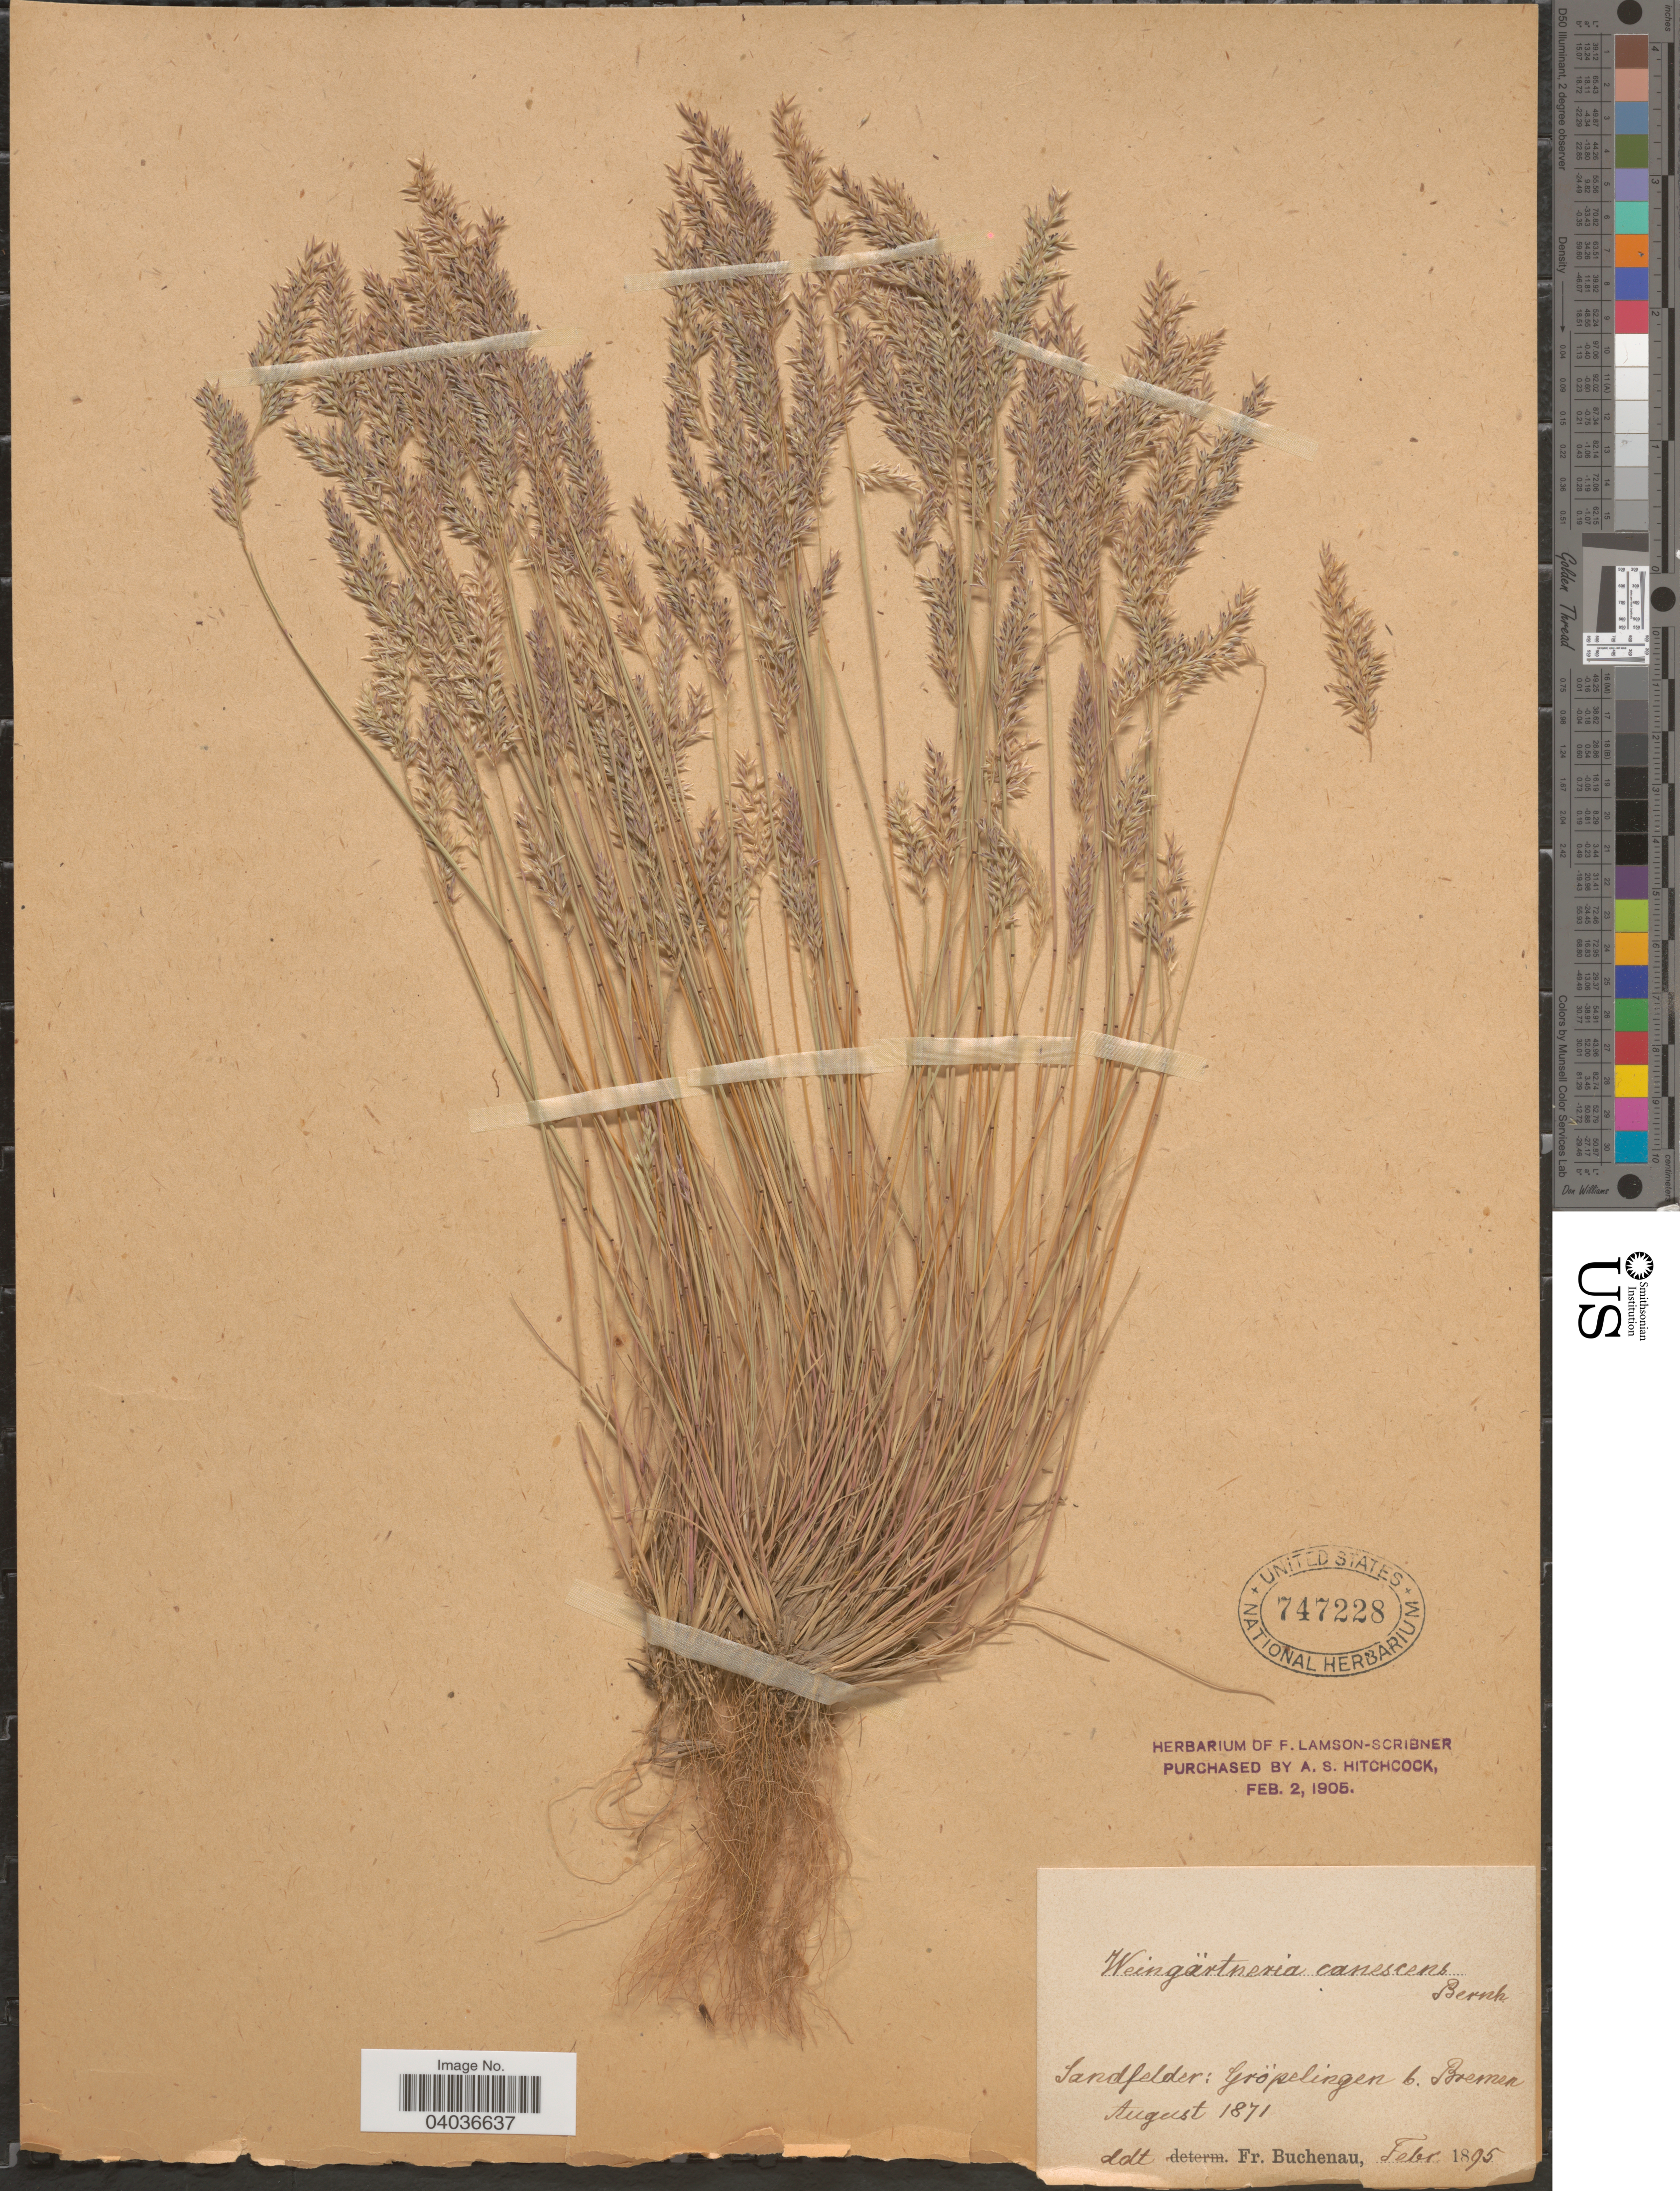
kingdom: Plantae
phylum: Tracheophyta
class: Liliopsida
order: Poales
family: Poaceae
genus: Corynephorus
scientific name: Corynephorus canescens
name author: (L, MEL) P. Beauv.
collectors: F. Buchenau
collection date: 1871-08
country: Germany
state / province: Bremen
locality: Sandfelder: Gröpelingen b. Bremen.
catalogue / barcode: US 747228